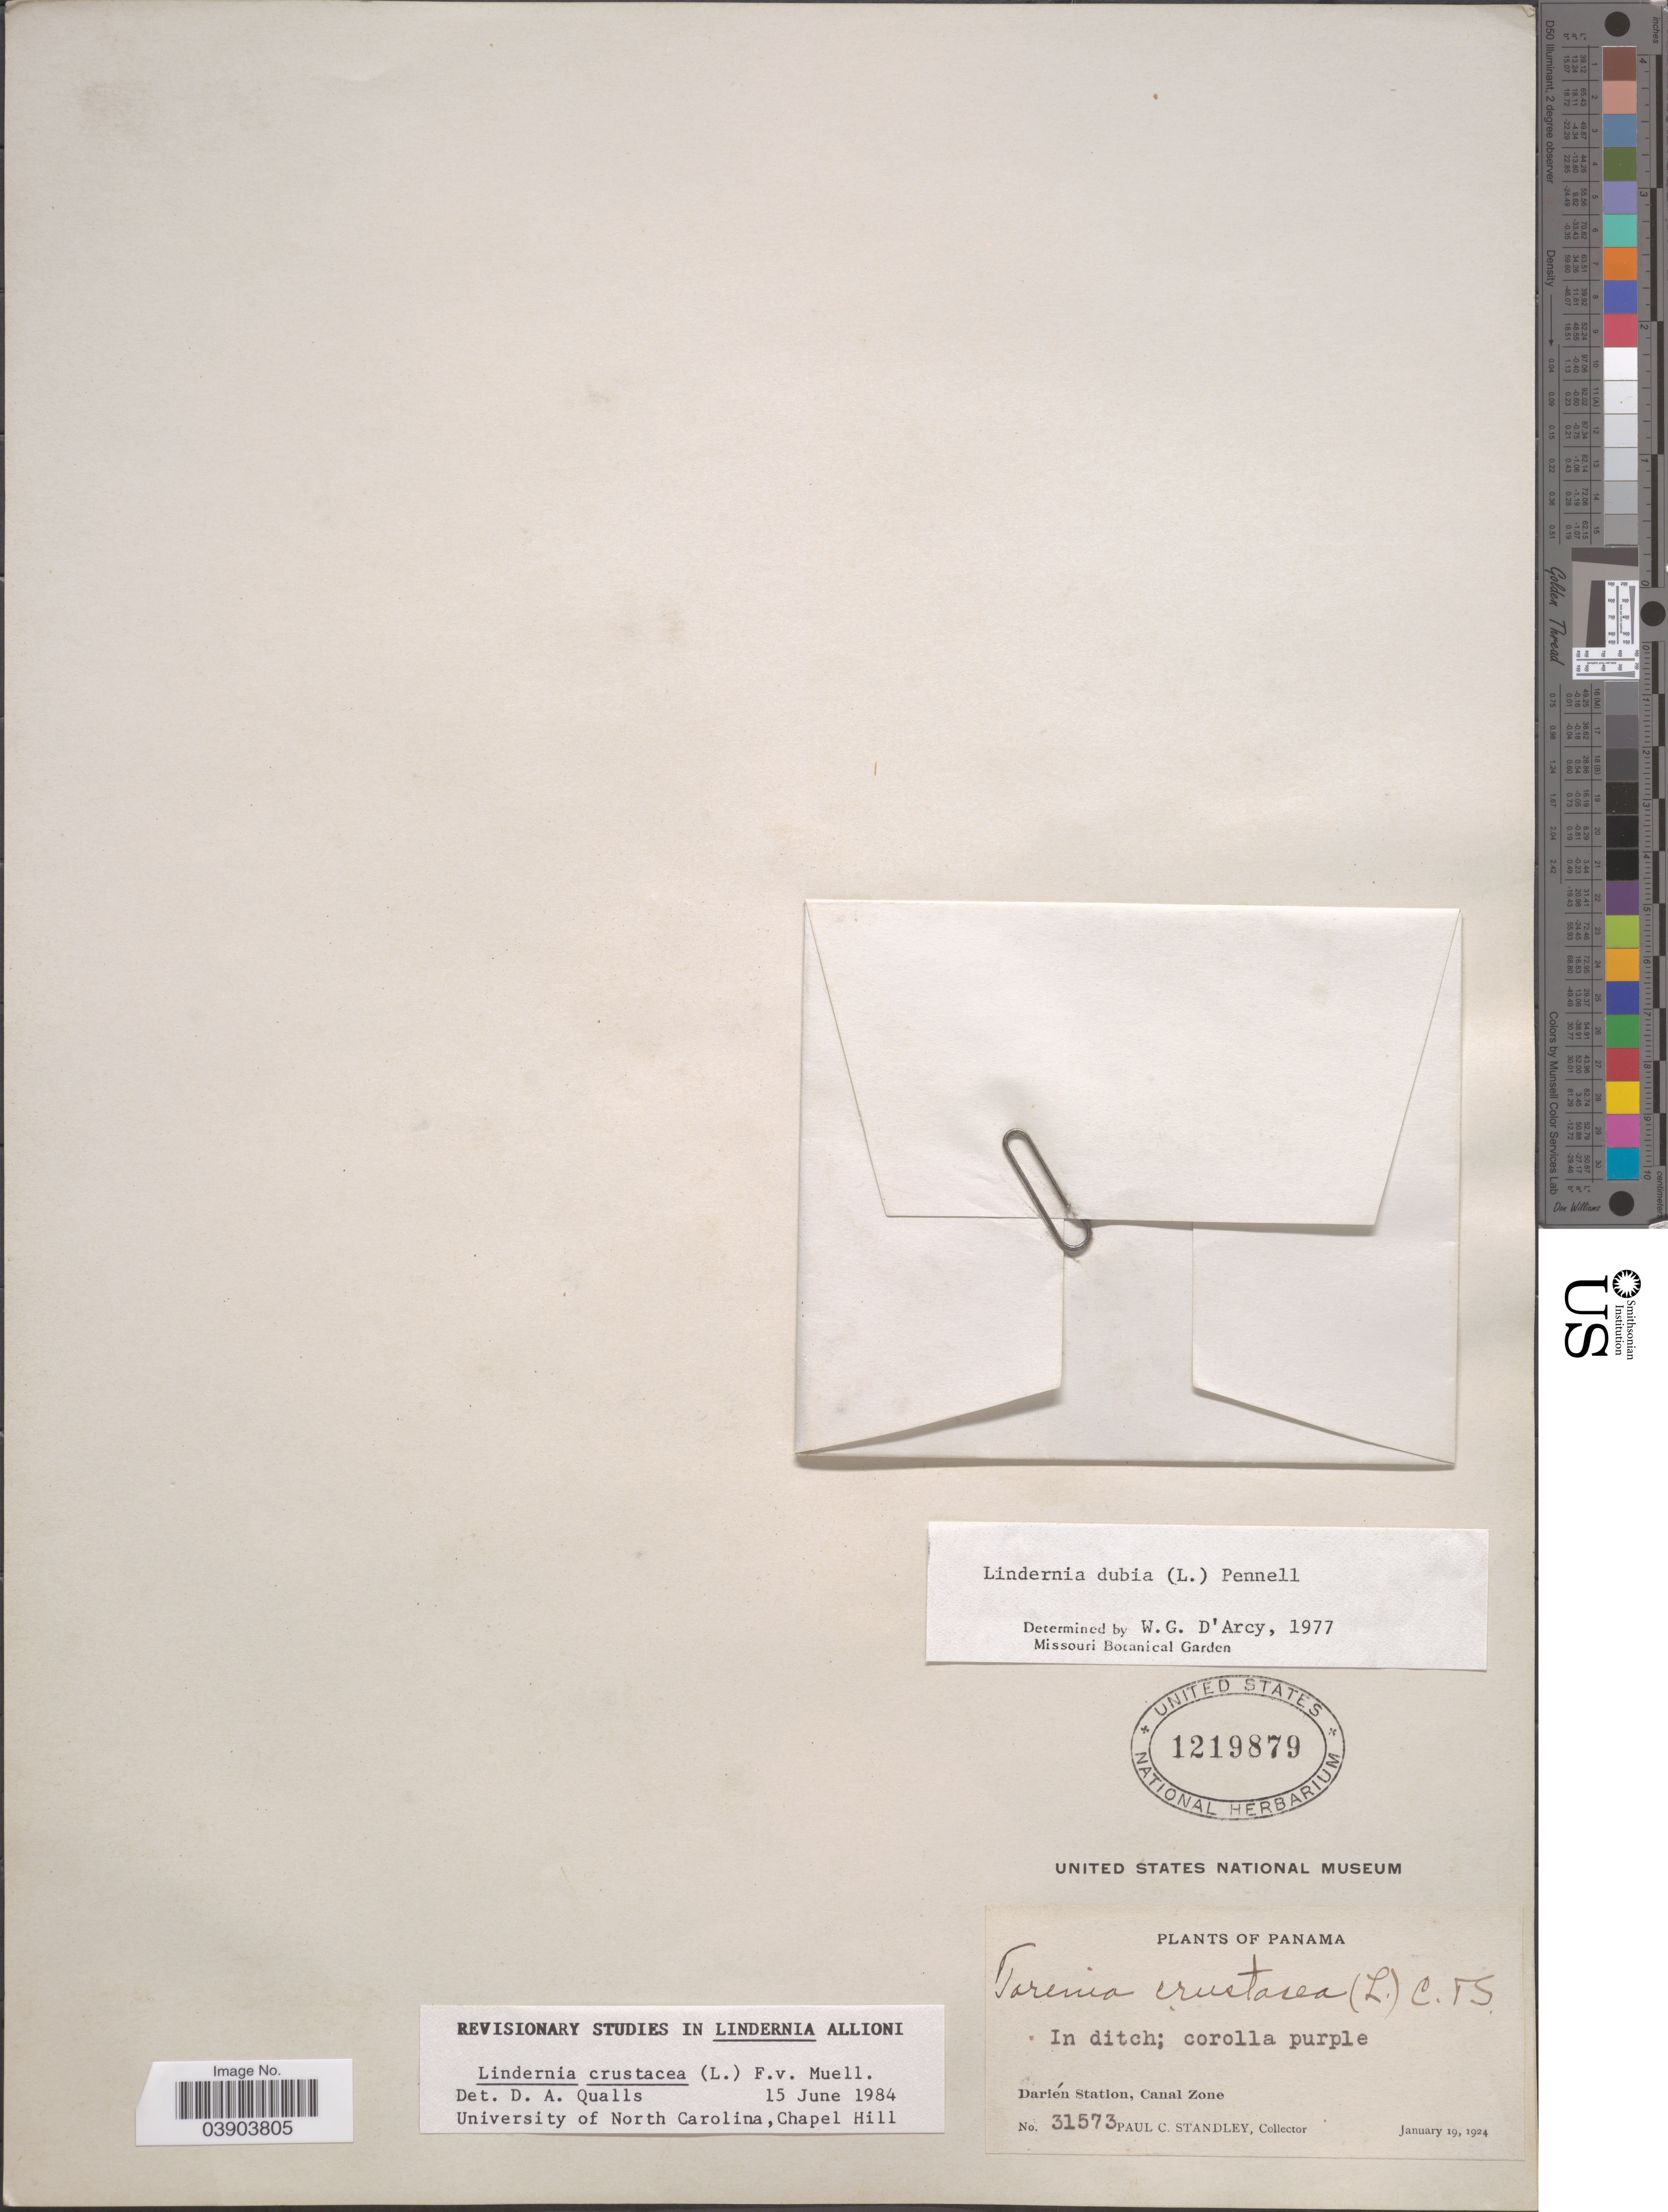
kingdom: Plantae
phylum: Tracheophyta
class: Magnoliopsida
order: Lamiales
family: Linderniaceae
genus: Lindernia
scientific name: Lindernia crustacea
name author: (L.) F. Muell.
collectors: P. C. Standley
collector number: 31573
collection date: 1924-01-19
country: Panama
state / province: Colón / Panamá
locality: Darién Station, Canal Zone.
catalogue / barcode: US 1219879